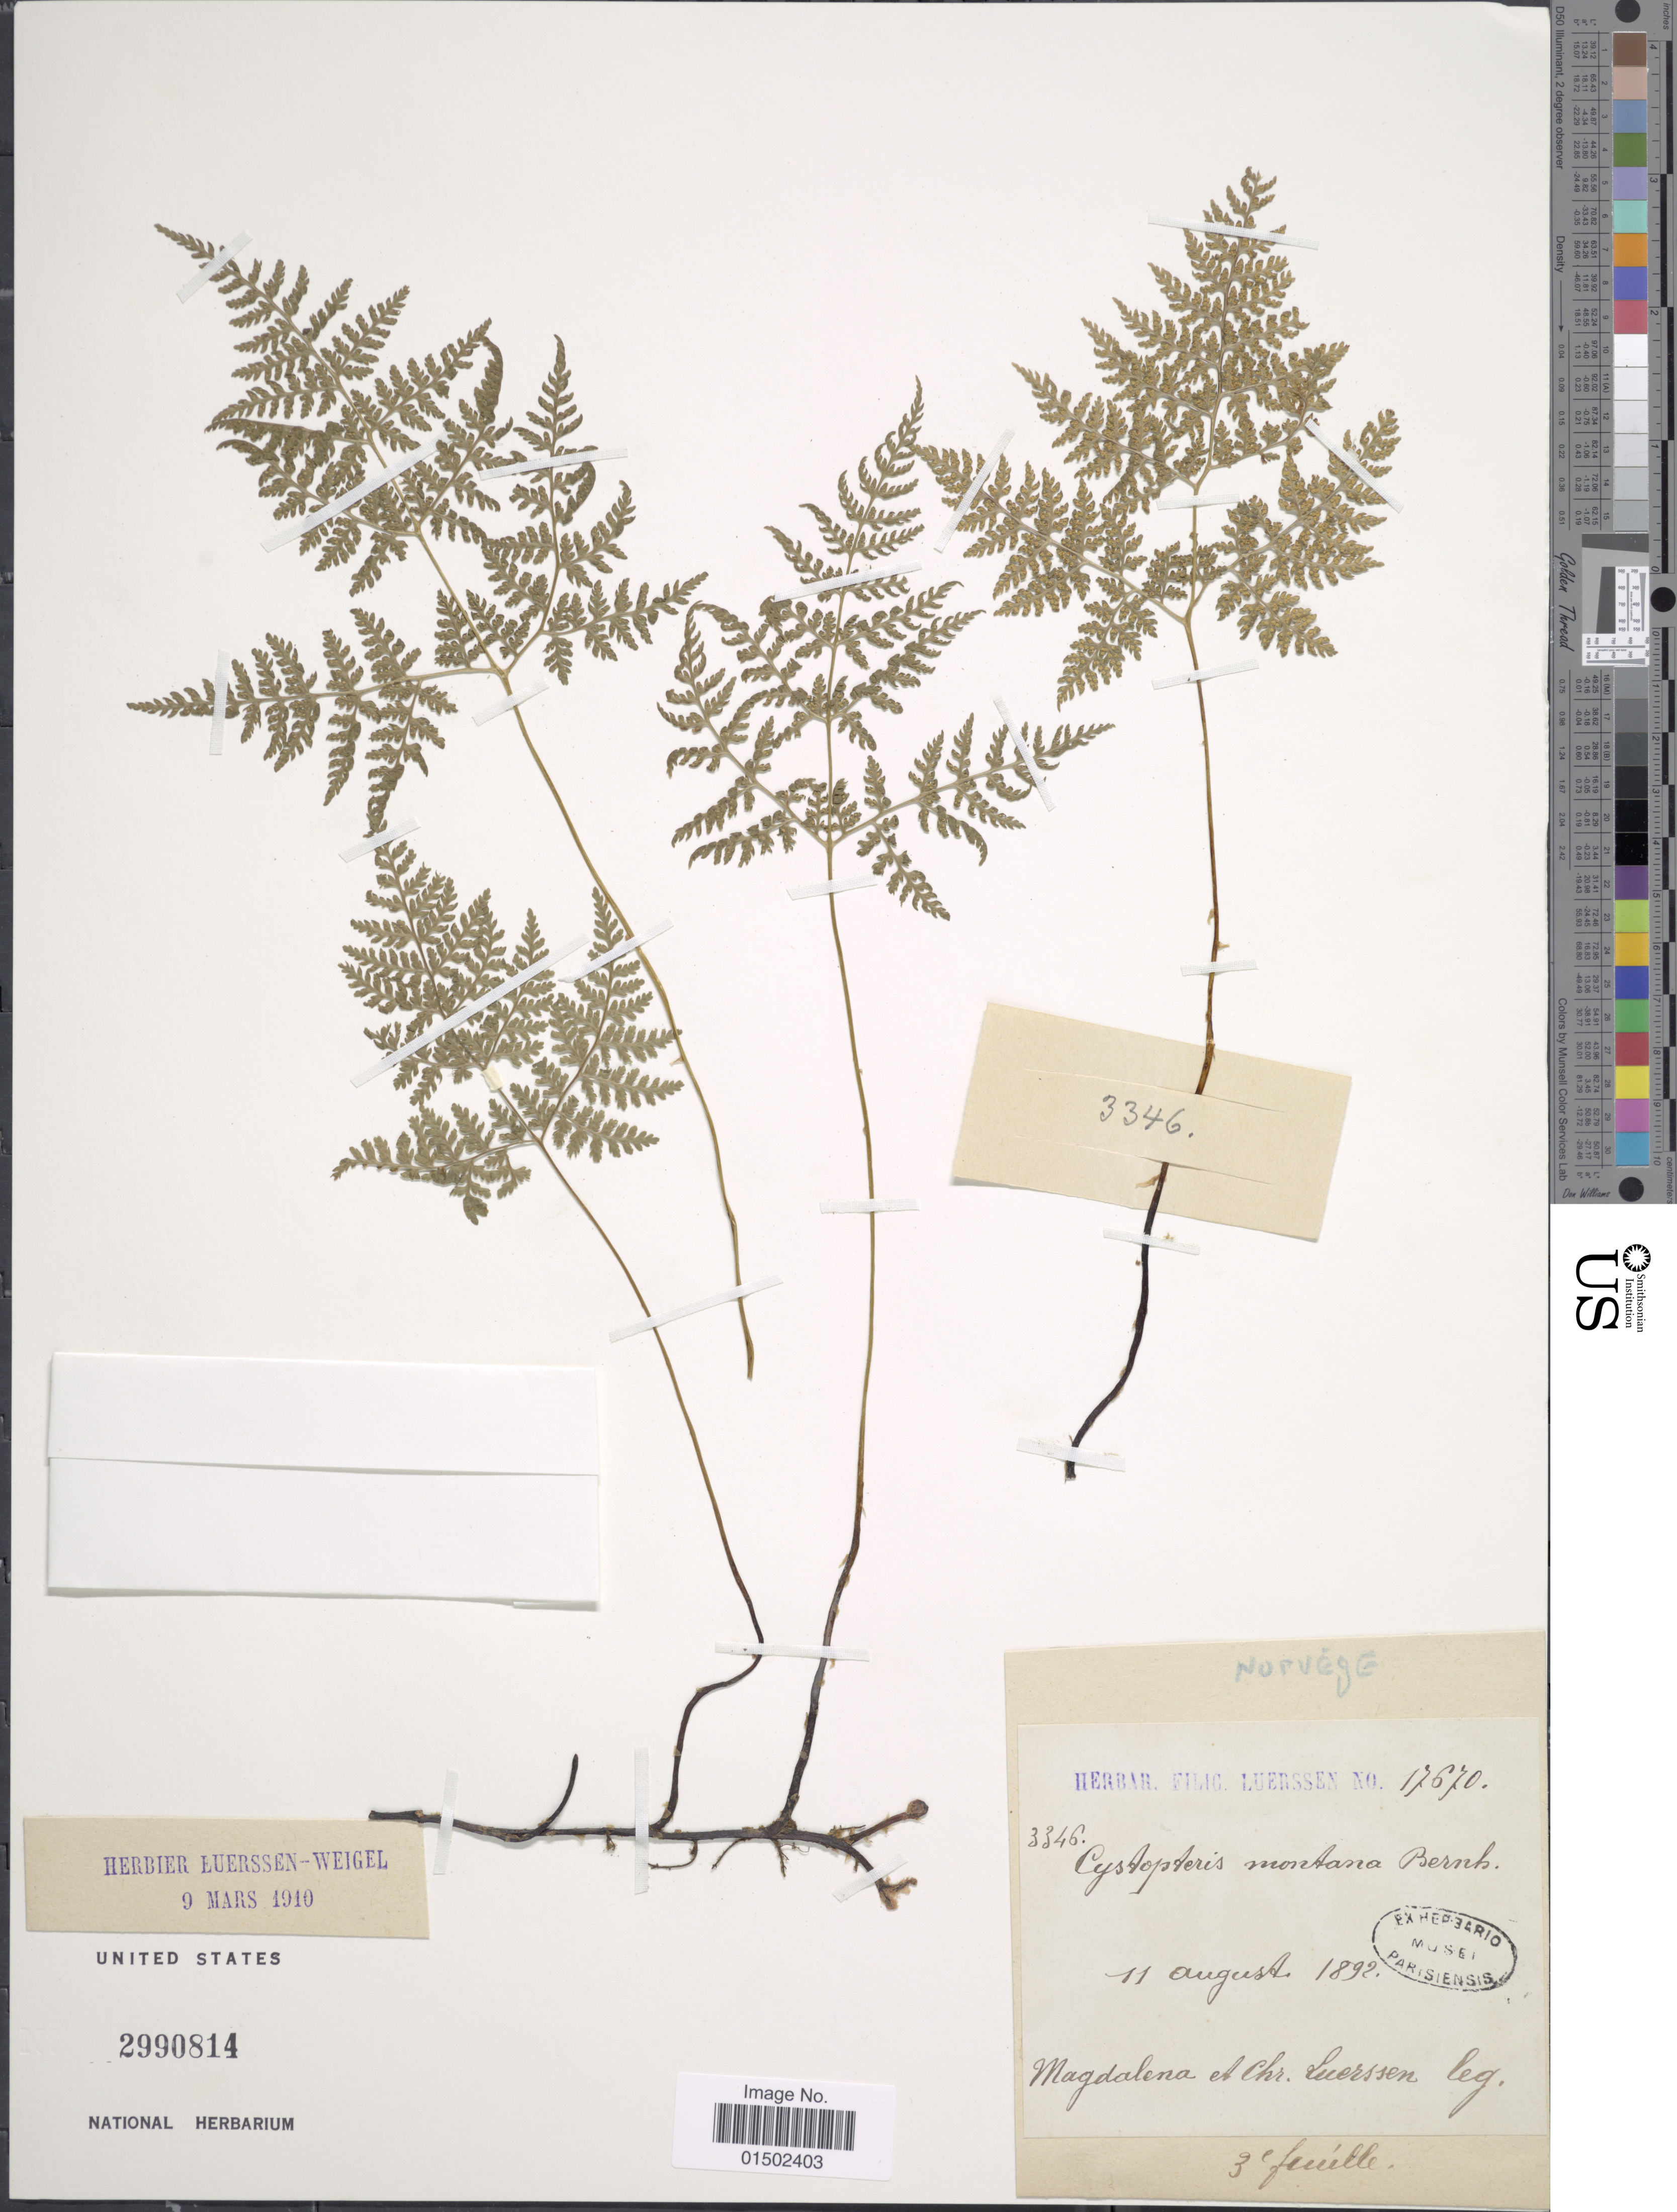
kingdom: Plantae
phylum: Tracheophyta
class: Polypodiopsida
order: Polypodiales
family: Cystopteridaceae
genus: Cystopteris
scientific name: Cystopteris montana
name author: (Lam.) Desv.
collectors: M. Luerssen & C. Luerssen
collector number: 3346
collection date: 1892-08-11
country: Norway